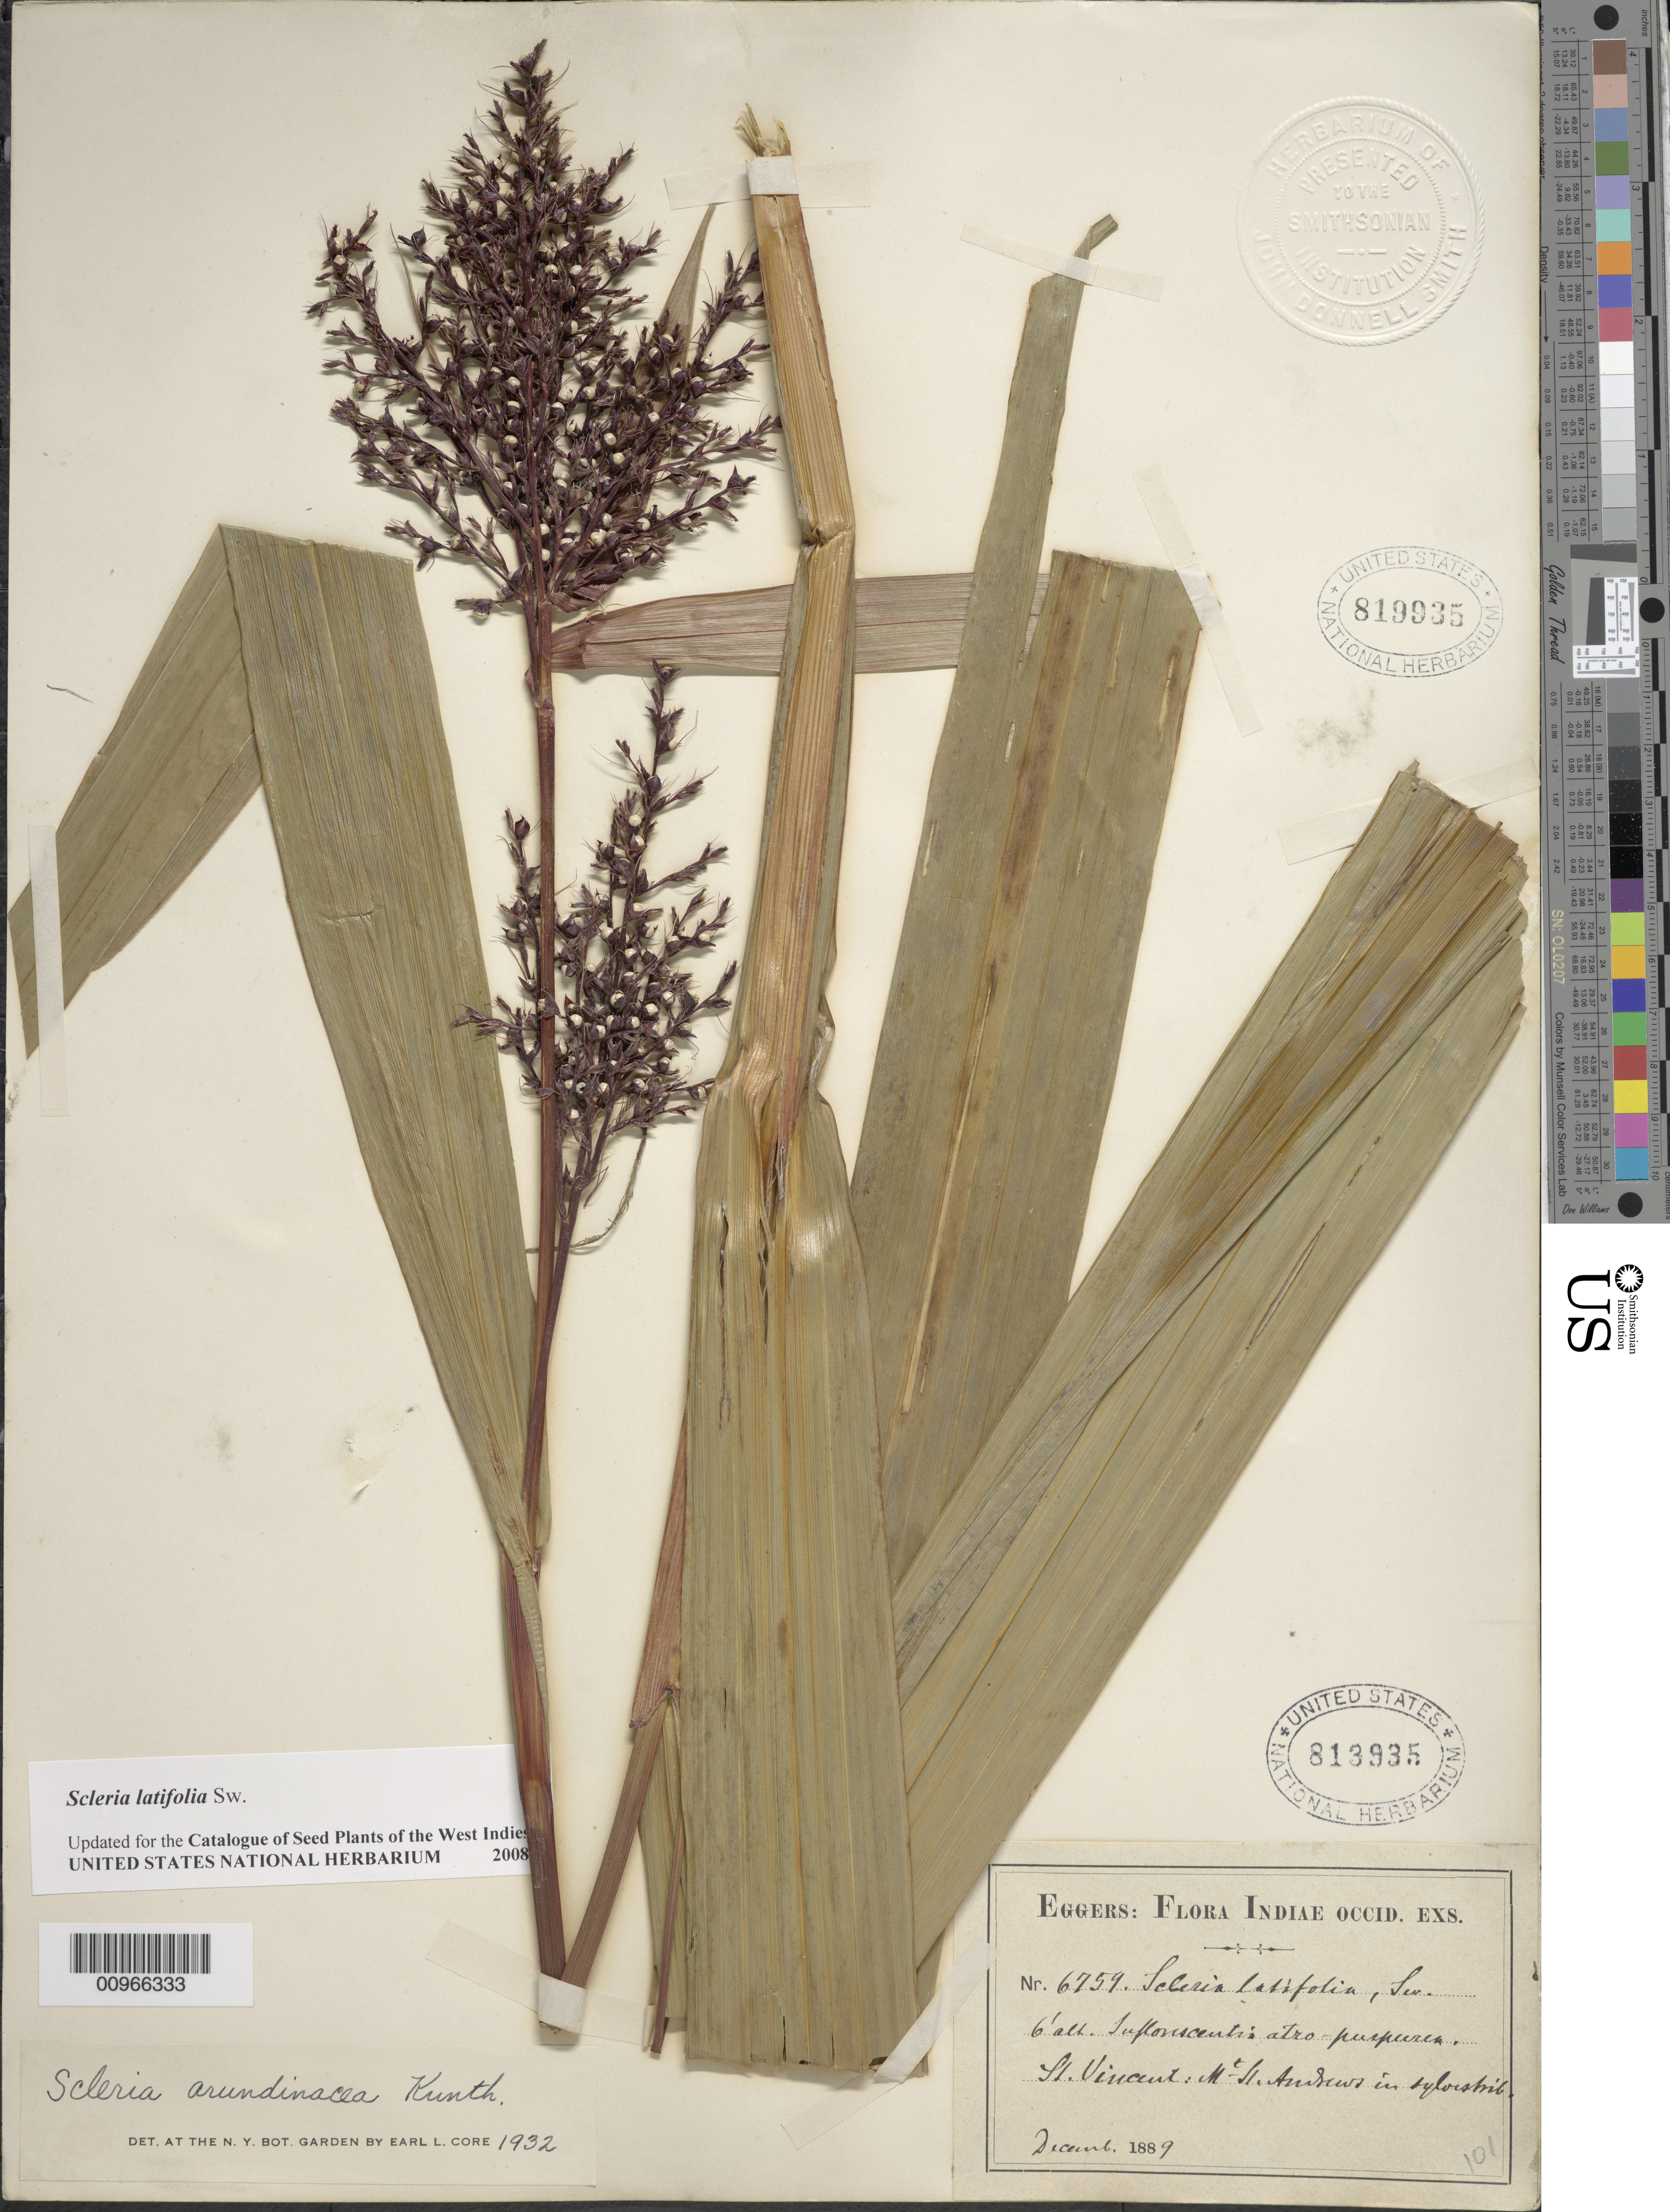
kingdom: Plantae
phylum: Tracheophyta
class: Liliopsida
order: Poales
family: Cyperaceae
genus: Scleria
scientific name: Scleria latifolia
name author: Sw.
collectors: H. F. A. von Eggers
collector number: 6759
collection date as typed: Dec 1889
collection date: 1889-12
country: St. Vincent - Grenadines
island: St. Vincent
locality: Mt. St. Andrew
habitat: In sylvistris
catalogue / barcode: US 813935